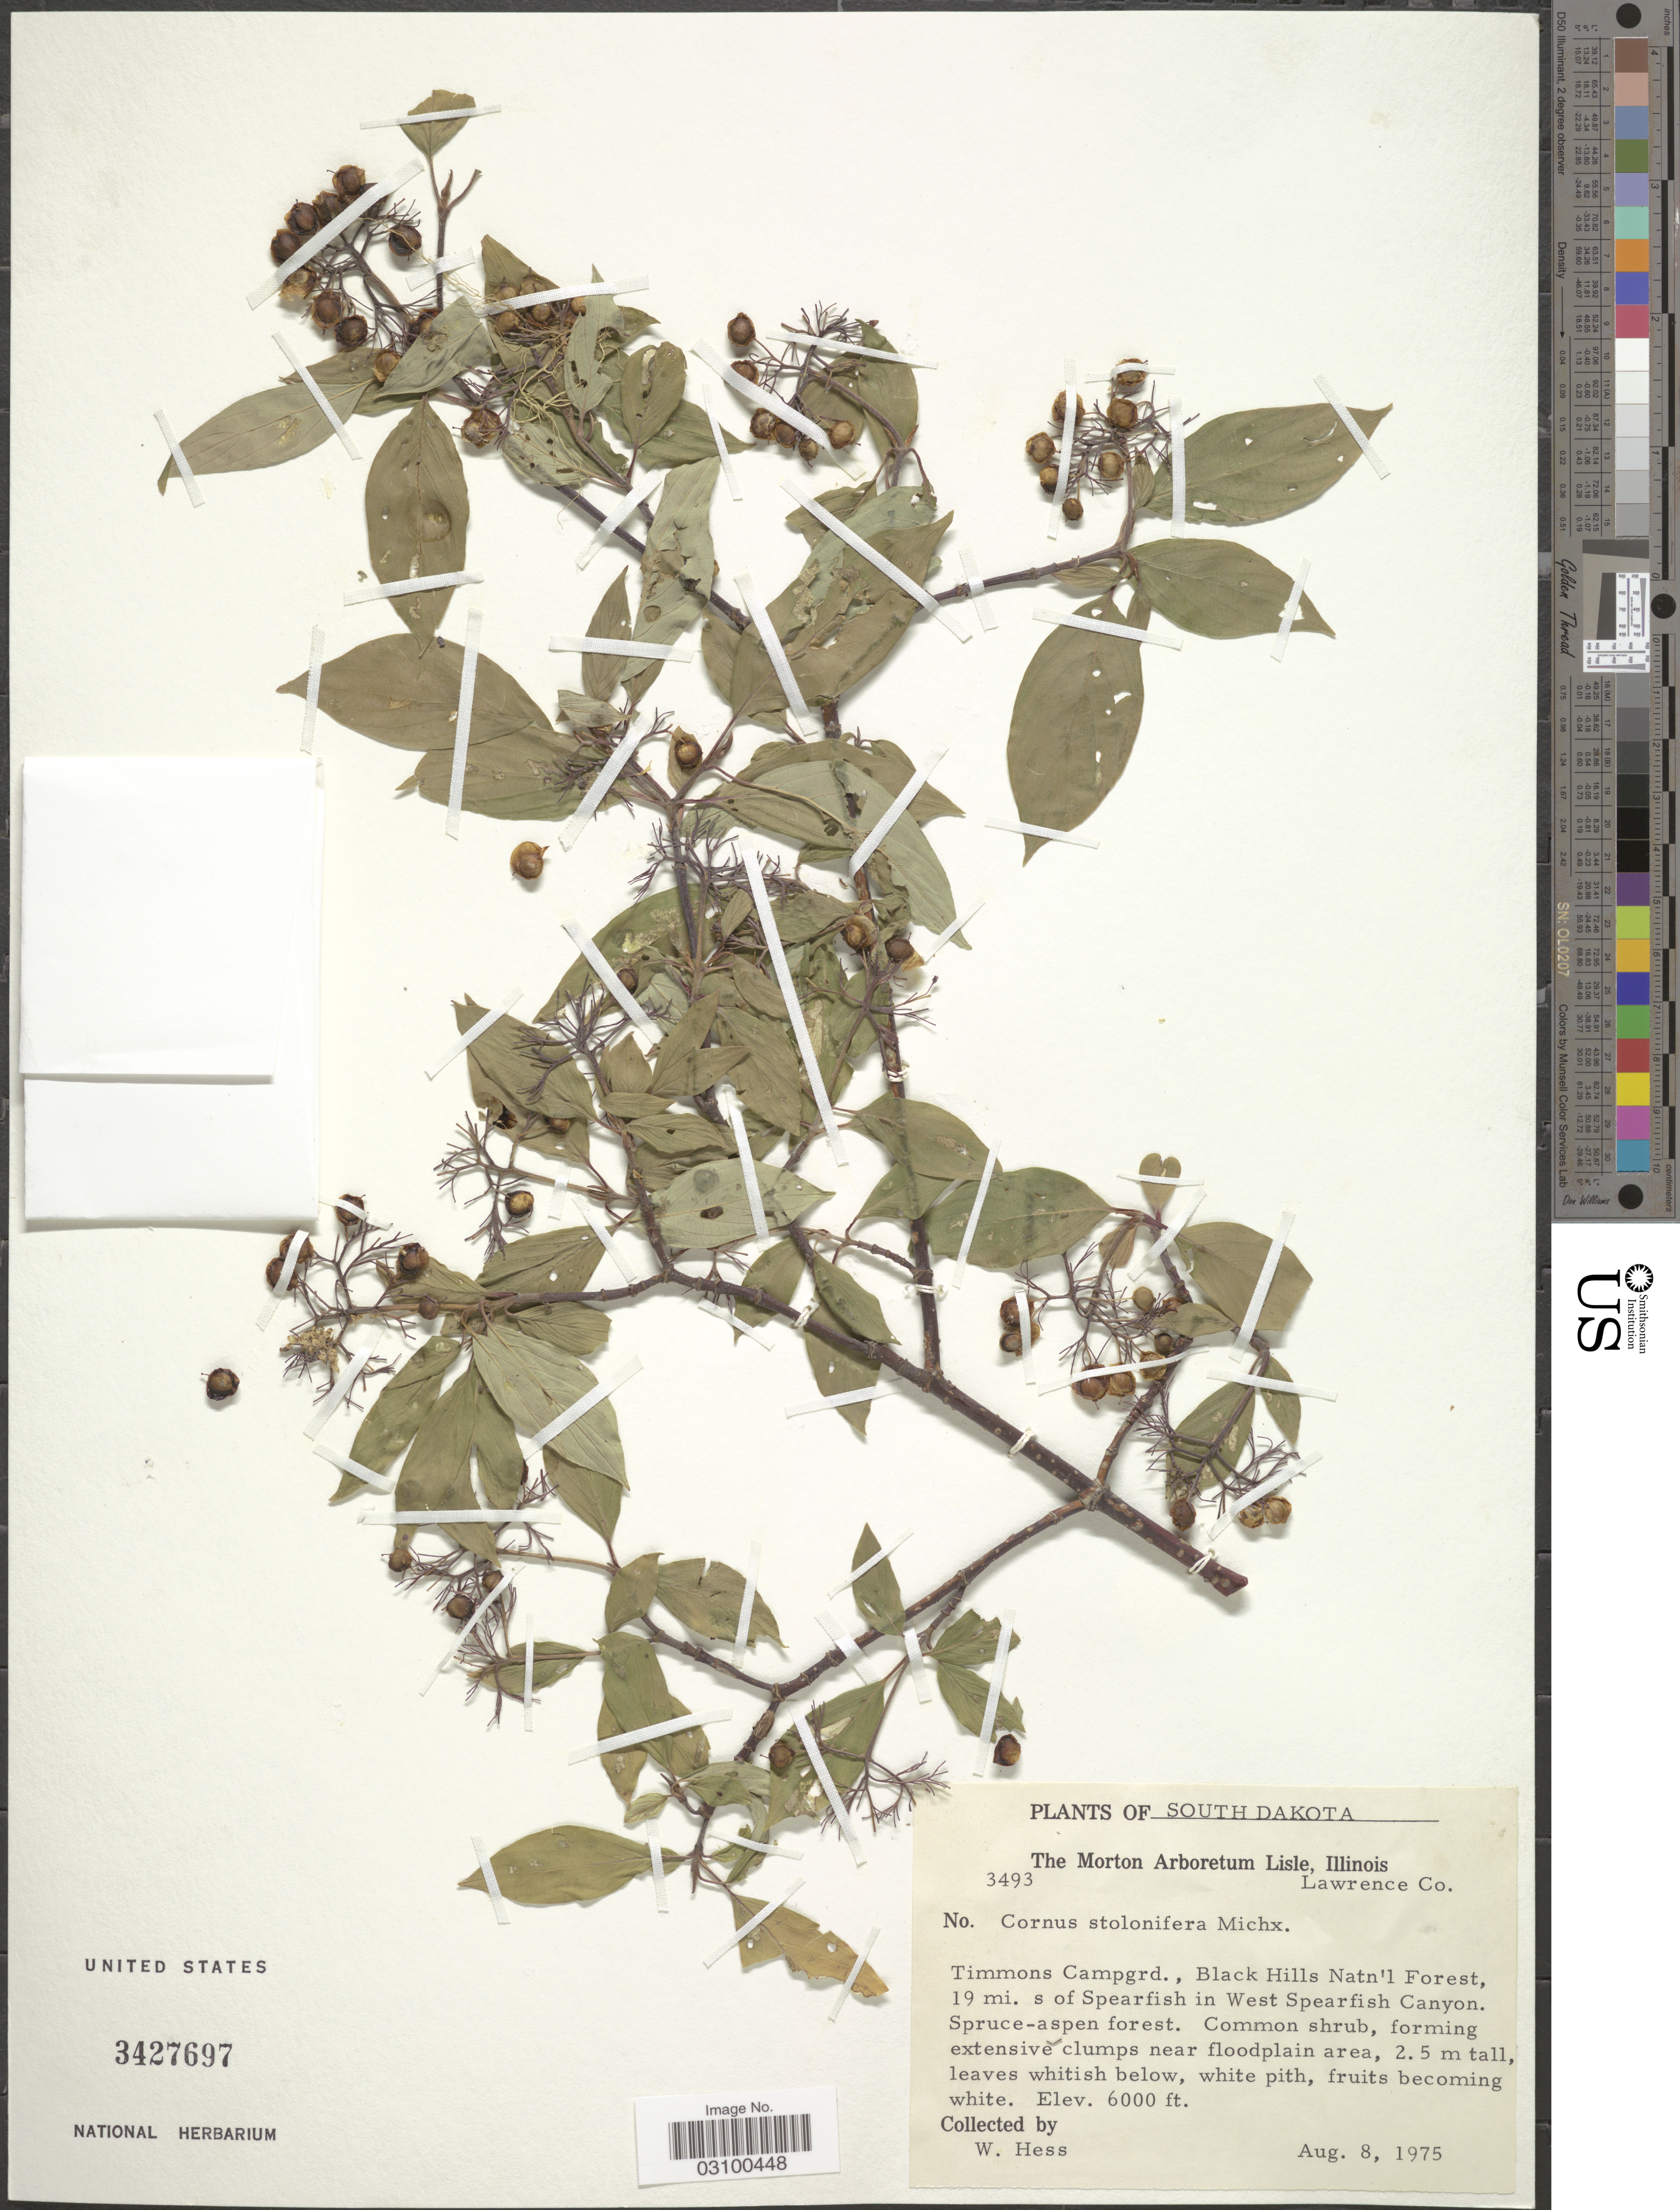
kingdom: Plantae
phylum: Tracheophyta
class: Magnoliopsida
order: Cornales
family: Cornaceae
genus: Cornus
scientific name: Cornus sericea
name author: L.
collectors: W. Hess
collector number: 3493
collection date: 1975-08-08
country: United States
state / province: South Dakota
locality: Lawrence Co. Timmons Campgrd., Black Hills Natn'l Forest, 19 mi. s of Spearfish in West Spearfish Canyon.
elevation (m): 1829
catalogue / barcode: US 3427697